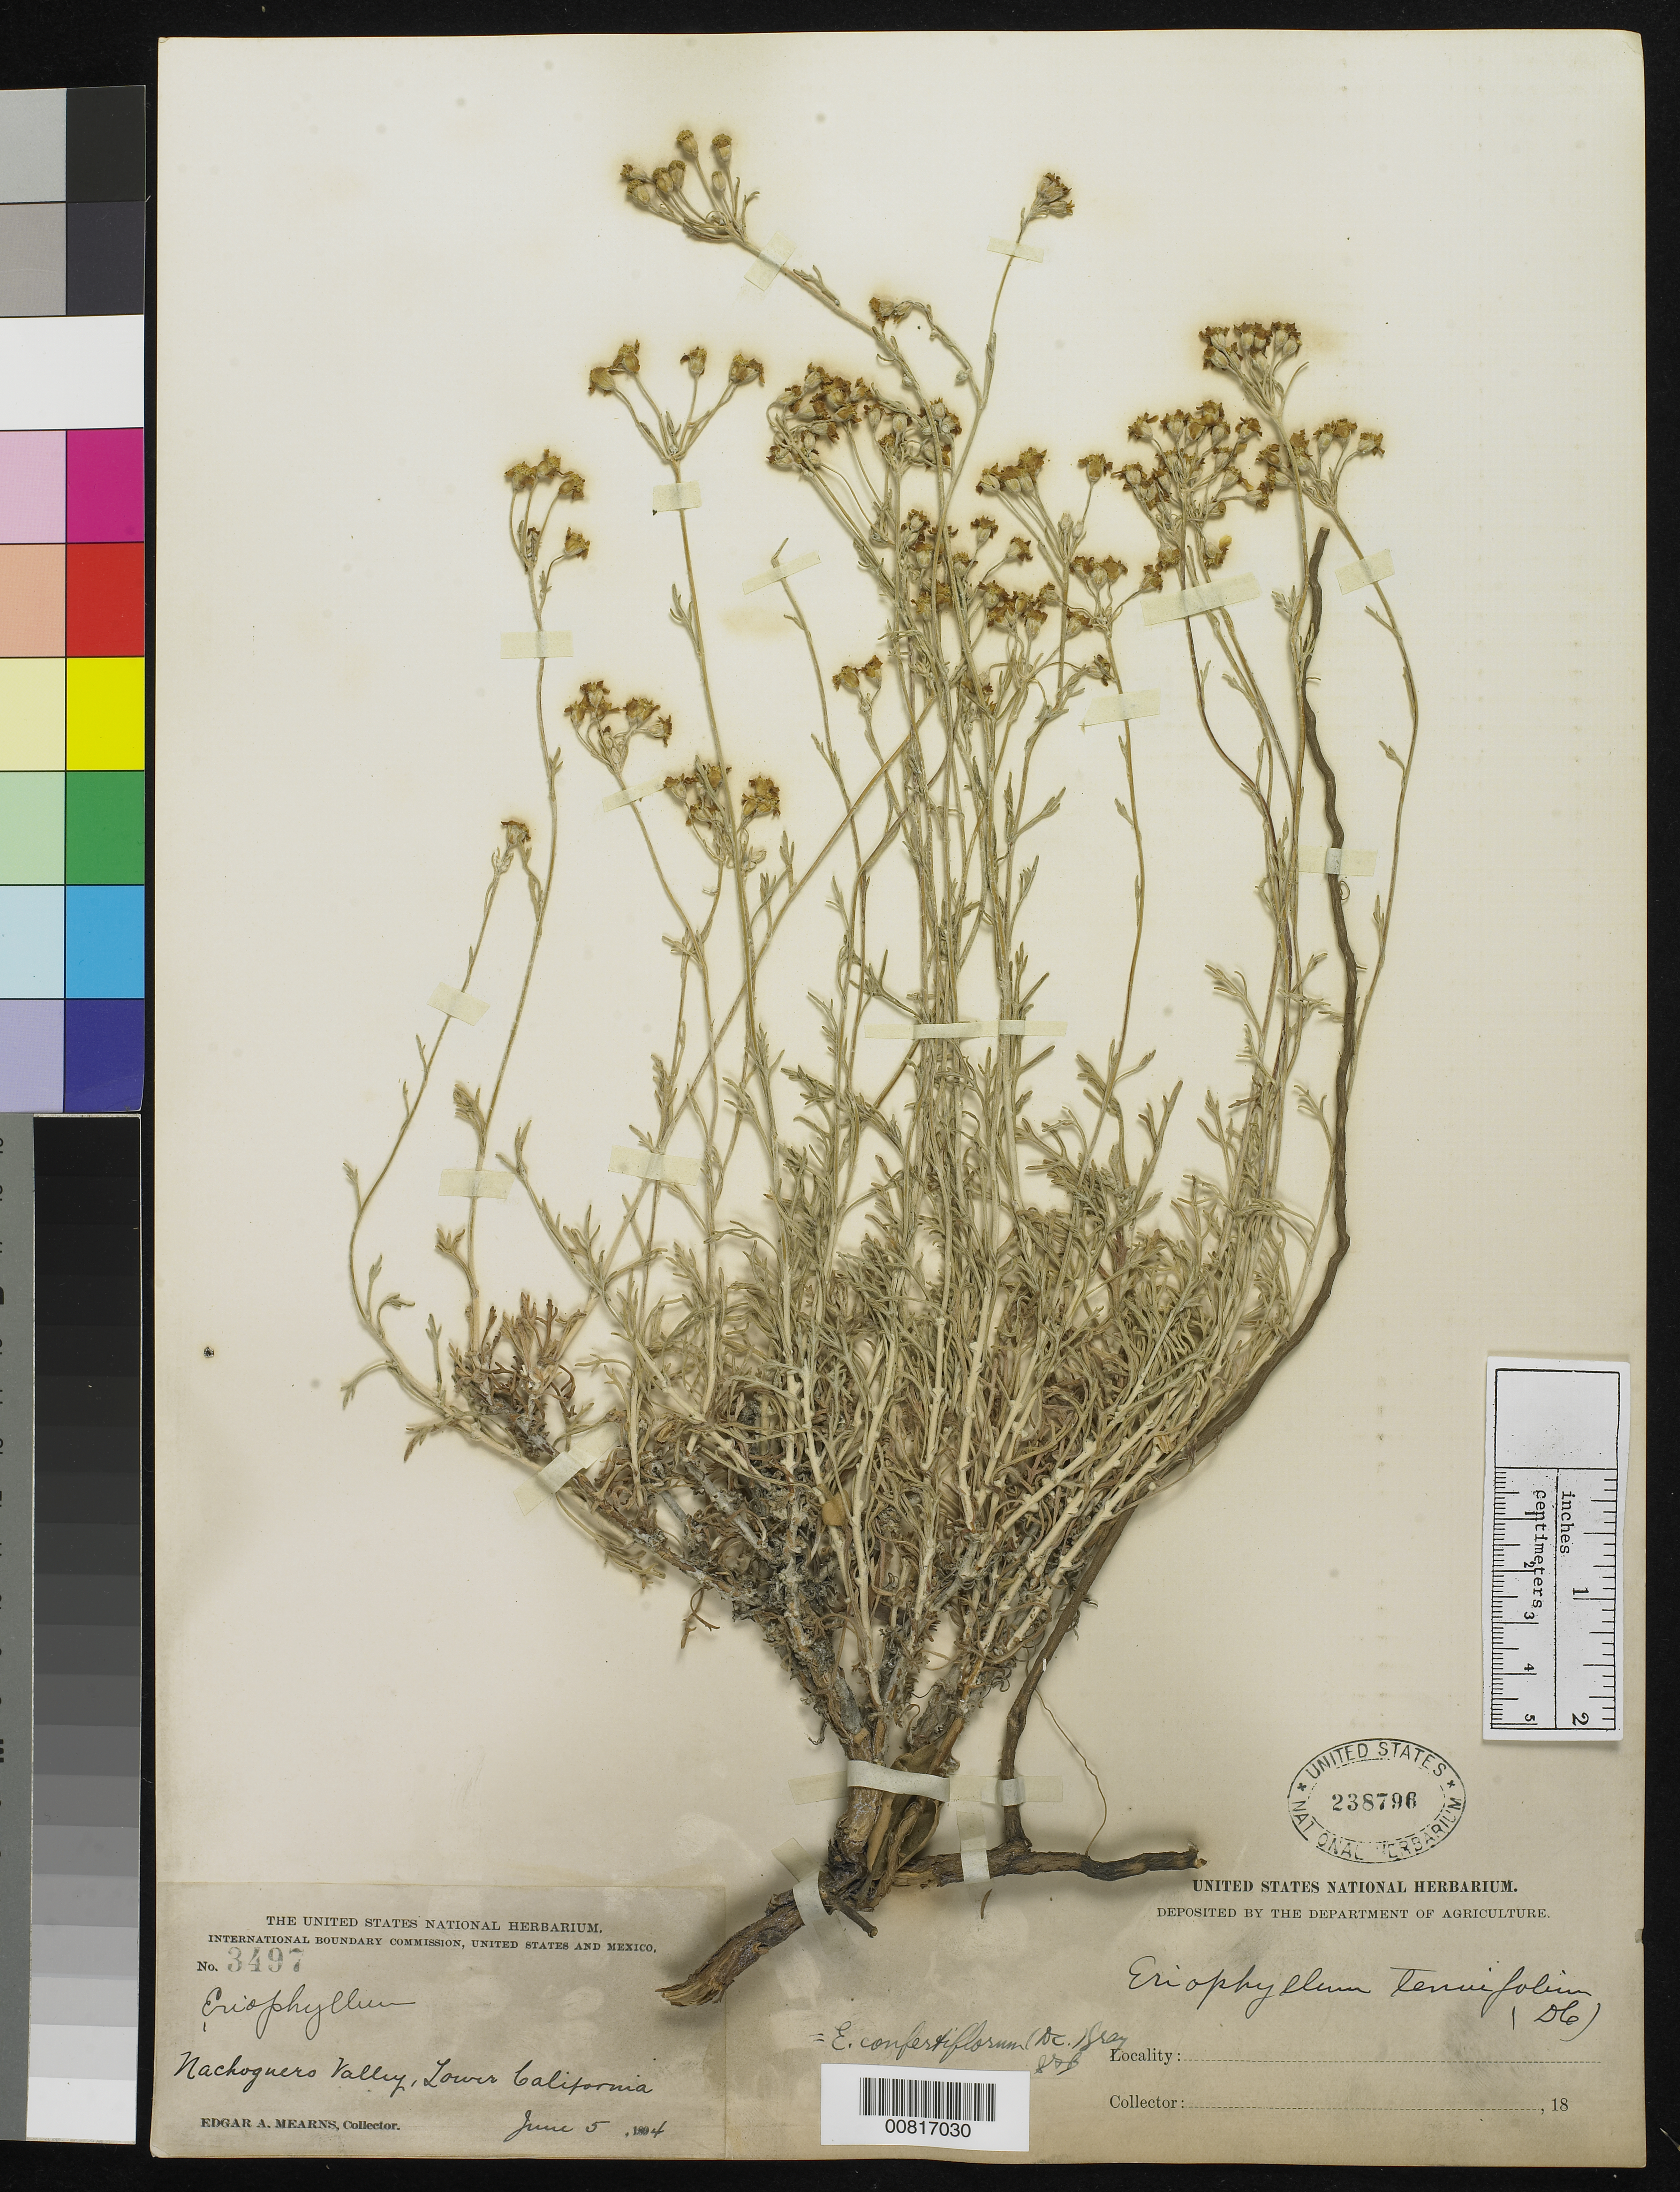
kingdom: Plantae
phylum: Tracheophyta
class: Magnoliopsida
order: Asterales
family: Asteraceae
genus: Eriophyllum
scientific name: Eriophyllum confertiflorum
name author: (DC.) A. Gray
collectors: E. A. Mearns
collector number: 3497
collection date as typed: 05 Jun 1894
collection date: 1894-06-05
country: Mexico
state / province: Baja California Norte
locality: Nachoguero Valley, Baja California.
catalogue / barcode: US 238796